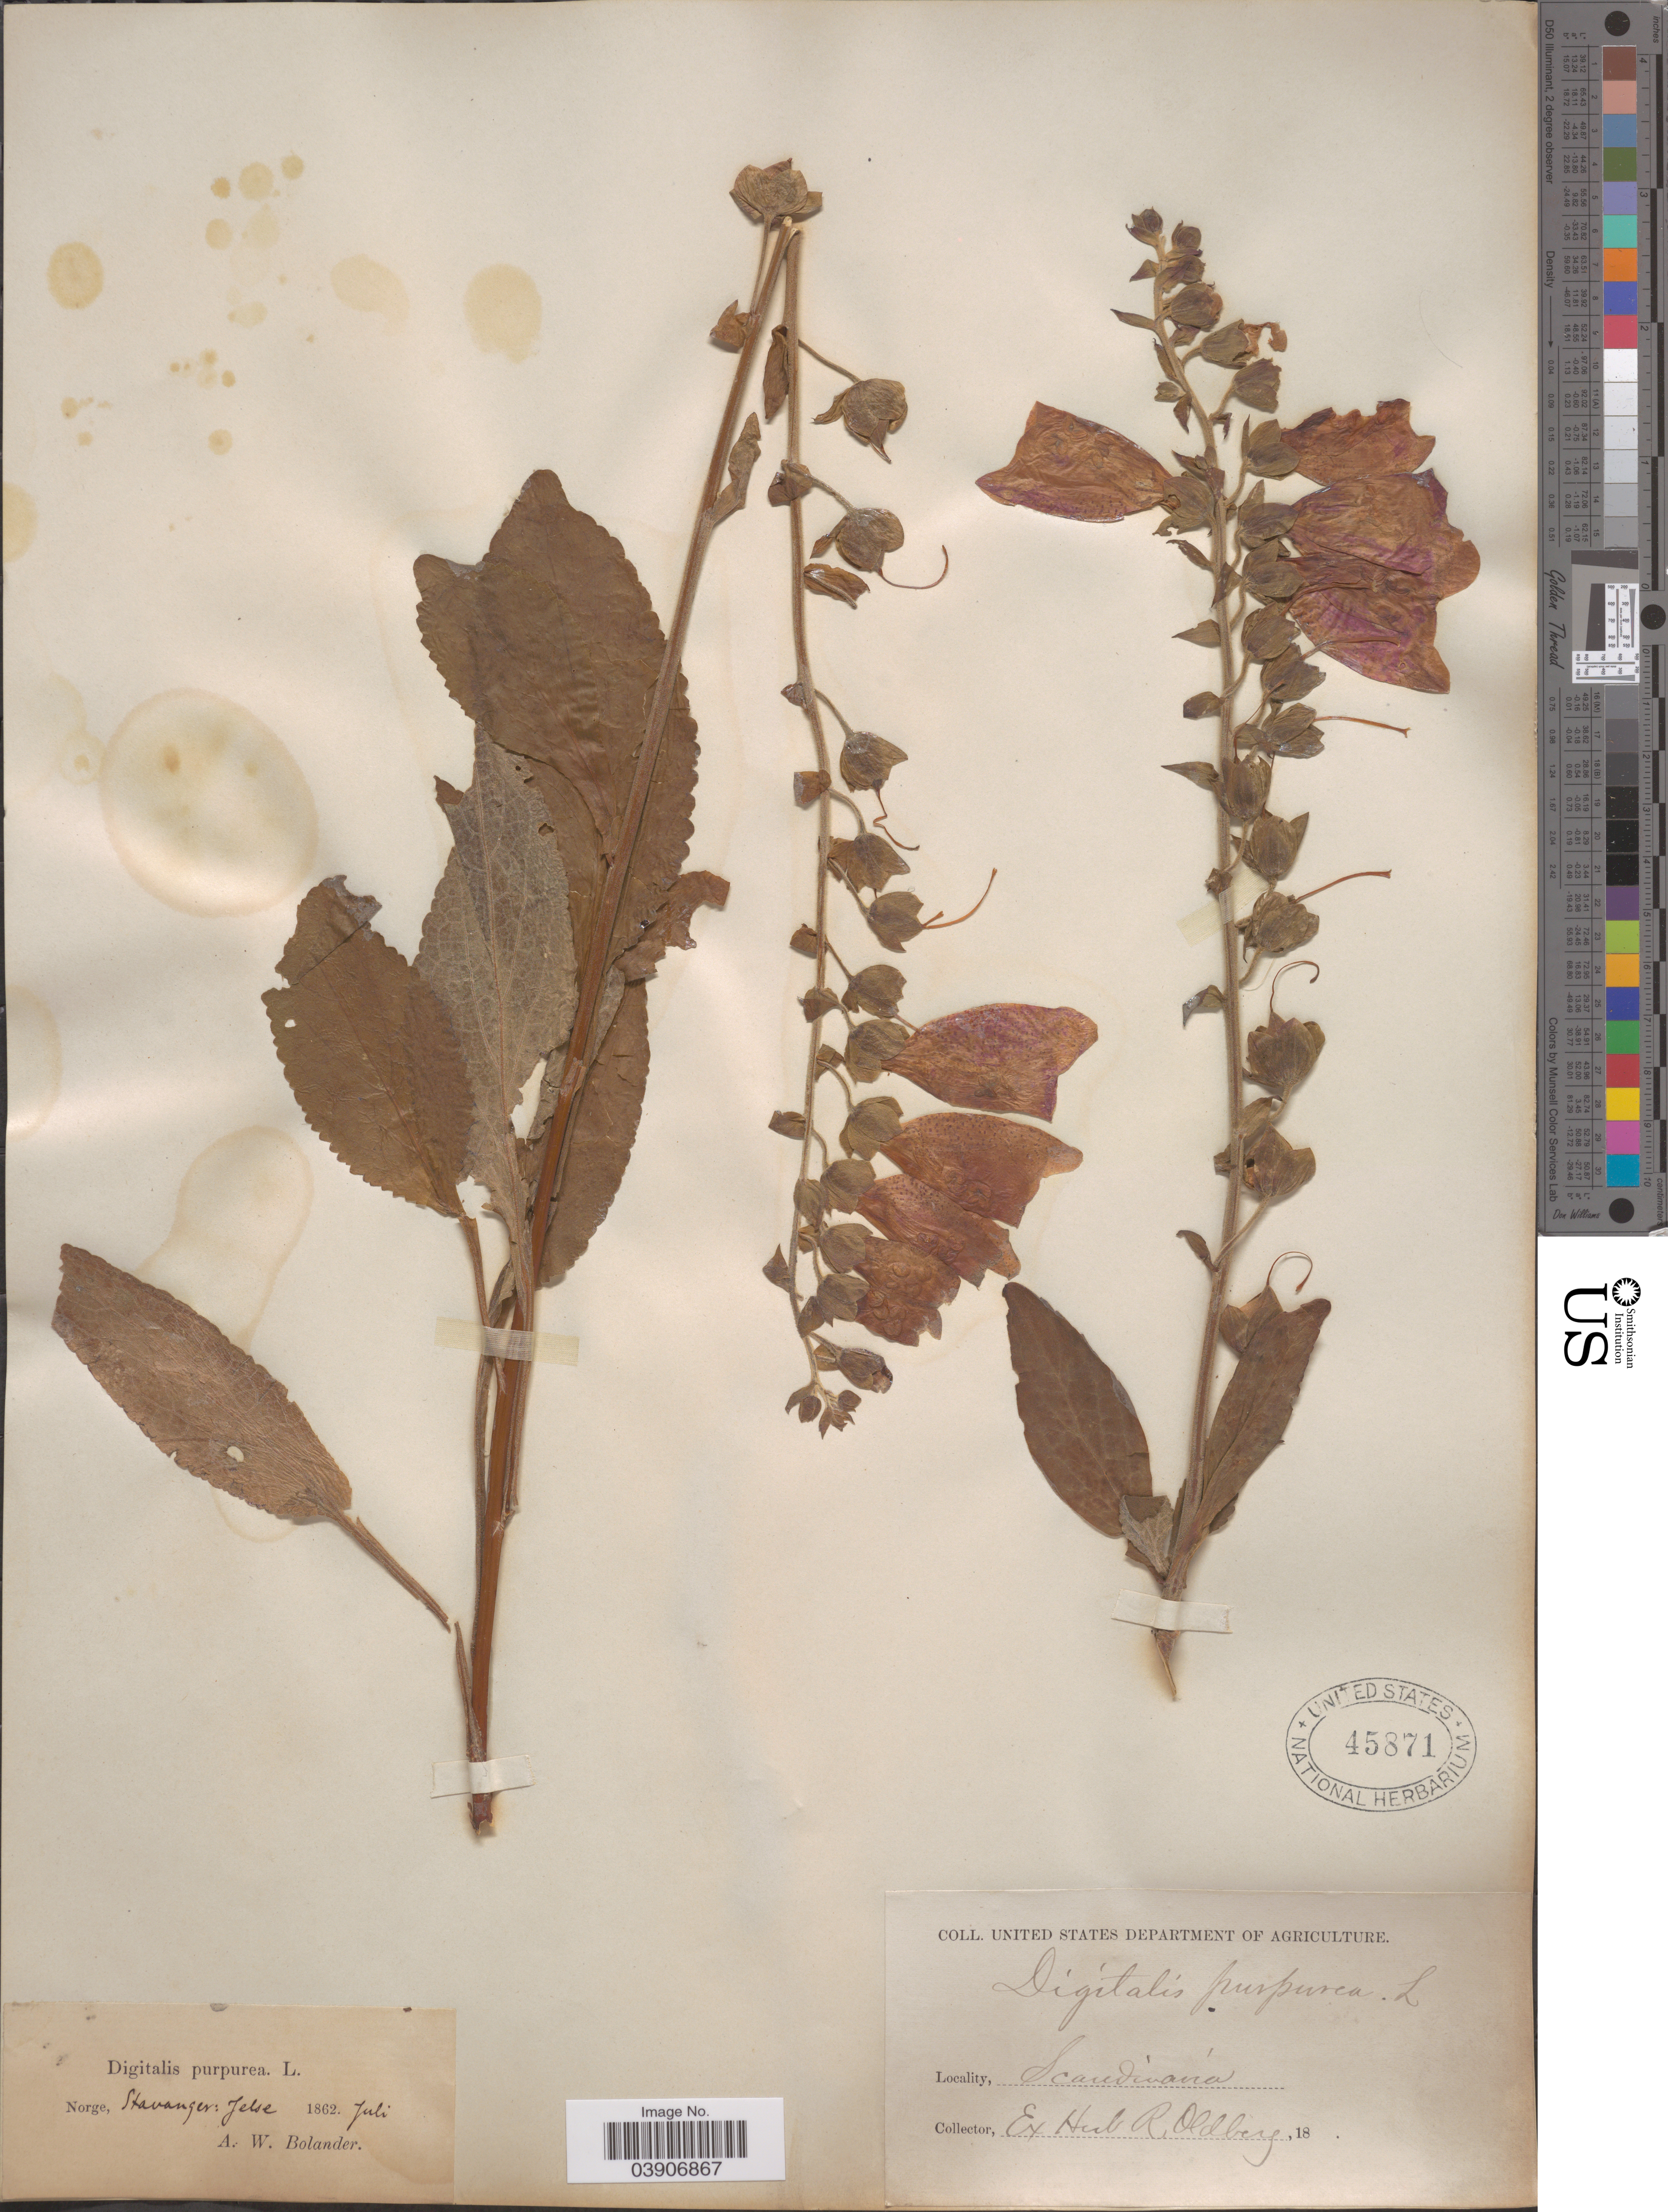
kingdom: Plantae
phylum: Tracheophyta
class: Magnoliopsida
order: Lamiales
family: Plantaginaceae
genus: Digitalis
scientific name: Digitalis purpurea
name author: L.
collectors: A. Bolander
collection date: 1862-07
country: Norway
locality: Norge, Stavanger; Jelse. Scandinavia.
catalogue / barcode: US 45871